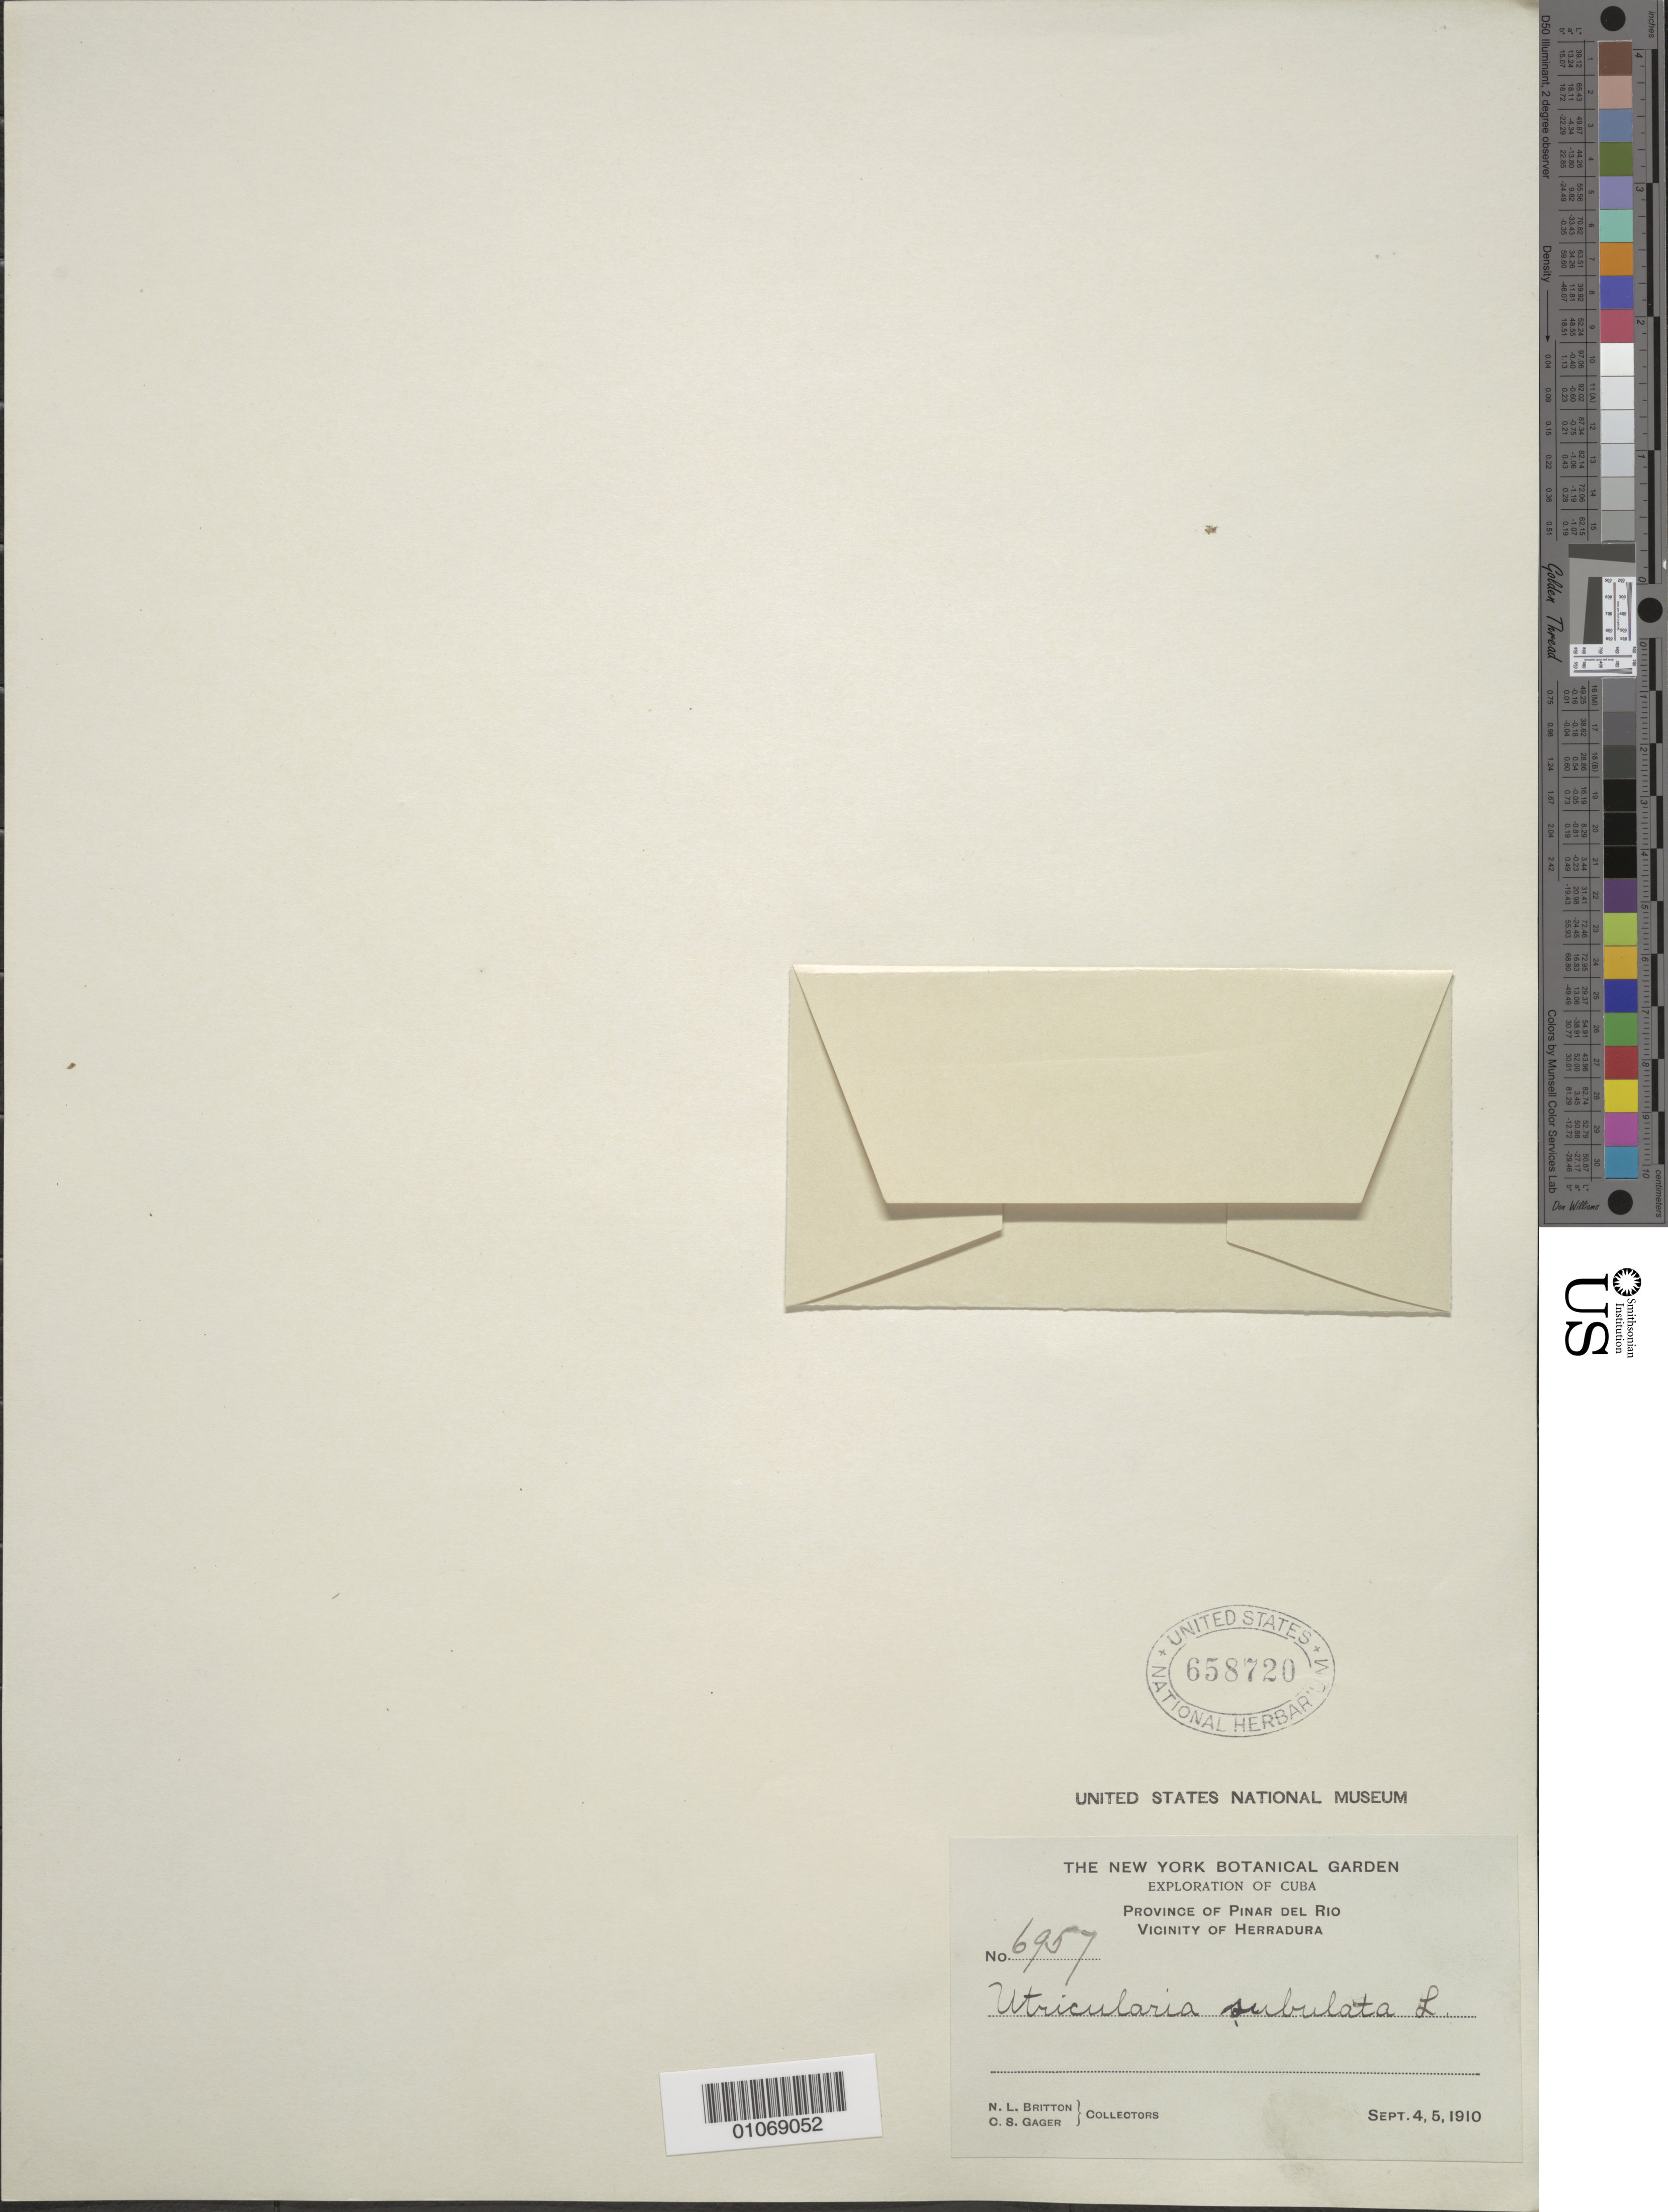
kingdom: Plantae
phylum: Tracheophyta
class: Magnoliopsida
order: Lamiales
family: Lentibulariaceae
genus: Utricularia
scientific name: Utricularia subulata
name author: L.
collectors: N. Britton & C. Gager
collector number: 6957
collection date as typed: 04 Sep 1910 and 05 Sep 1910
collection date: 1910-09-04,1910-09-05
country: Cuba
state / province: Pinar del Rio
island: Cuba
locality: Vicinity of Herradura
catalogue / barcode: US 658720